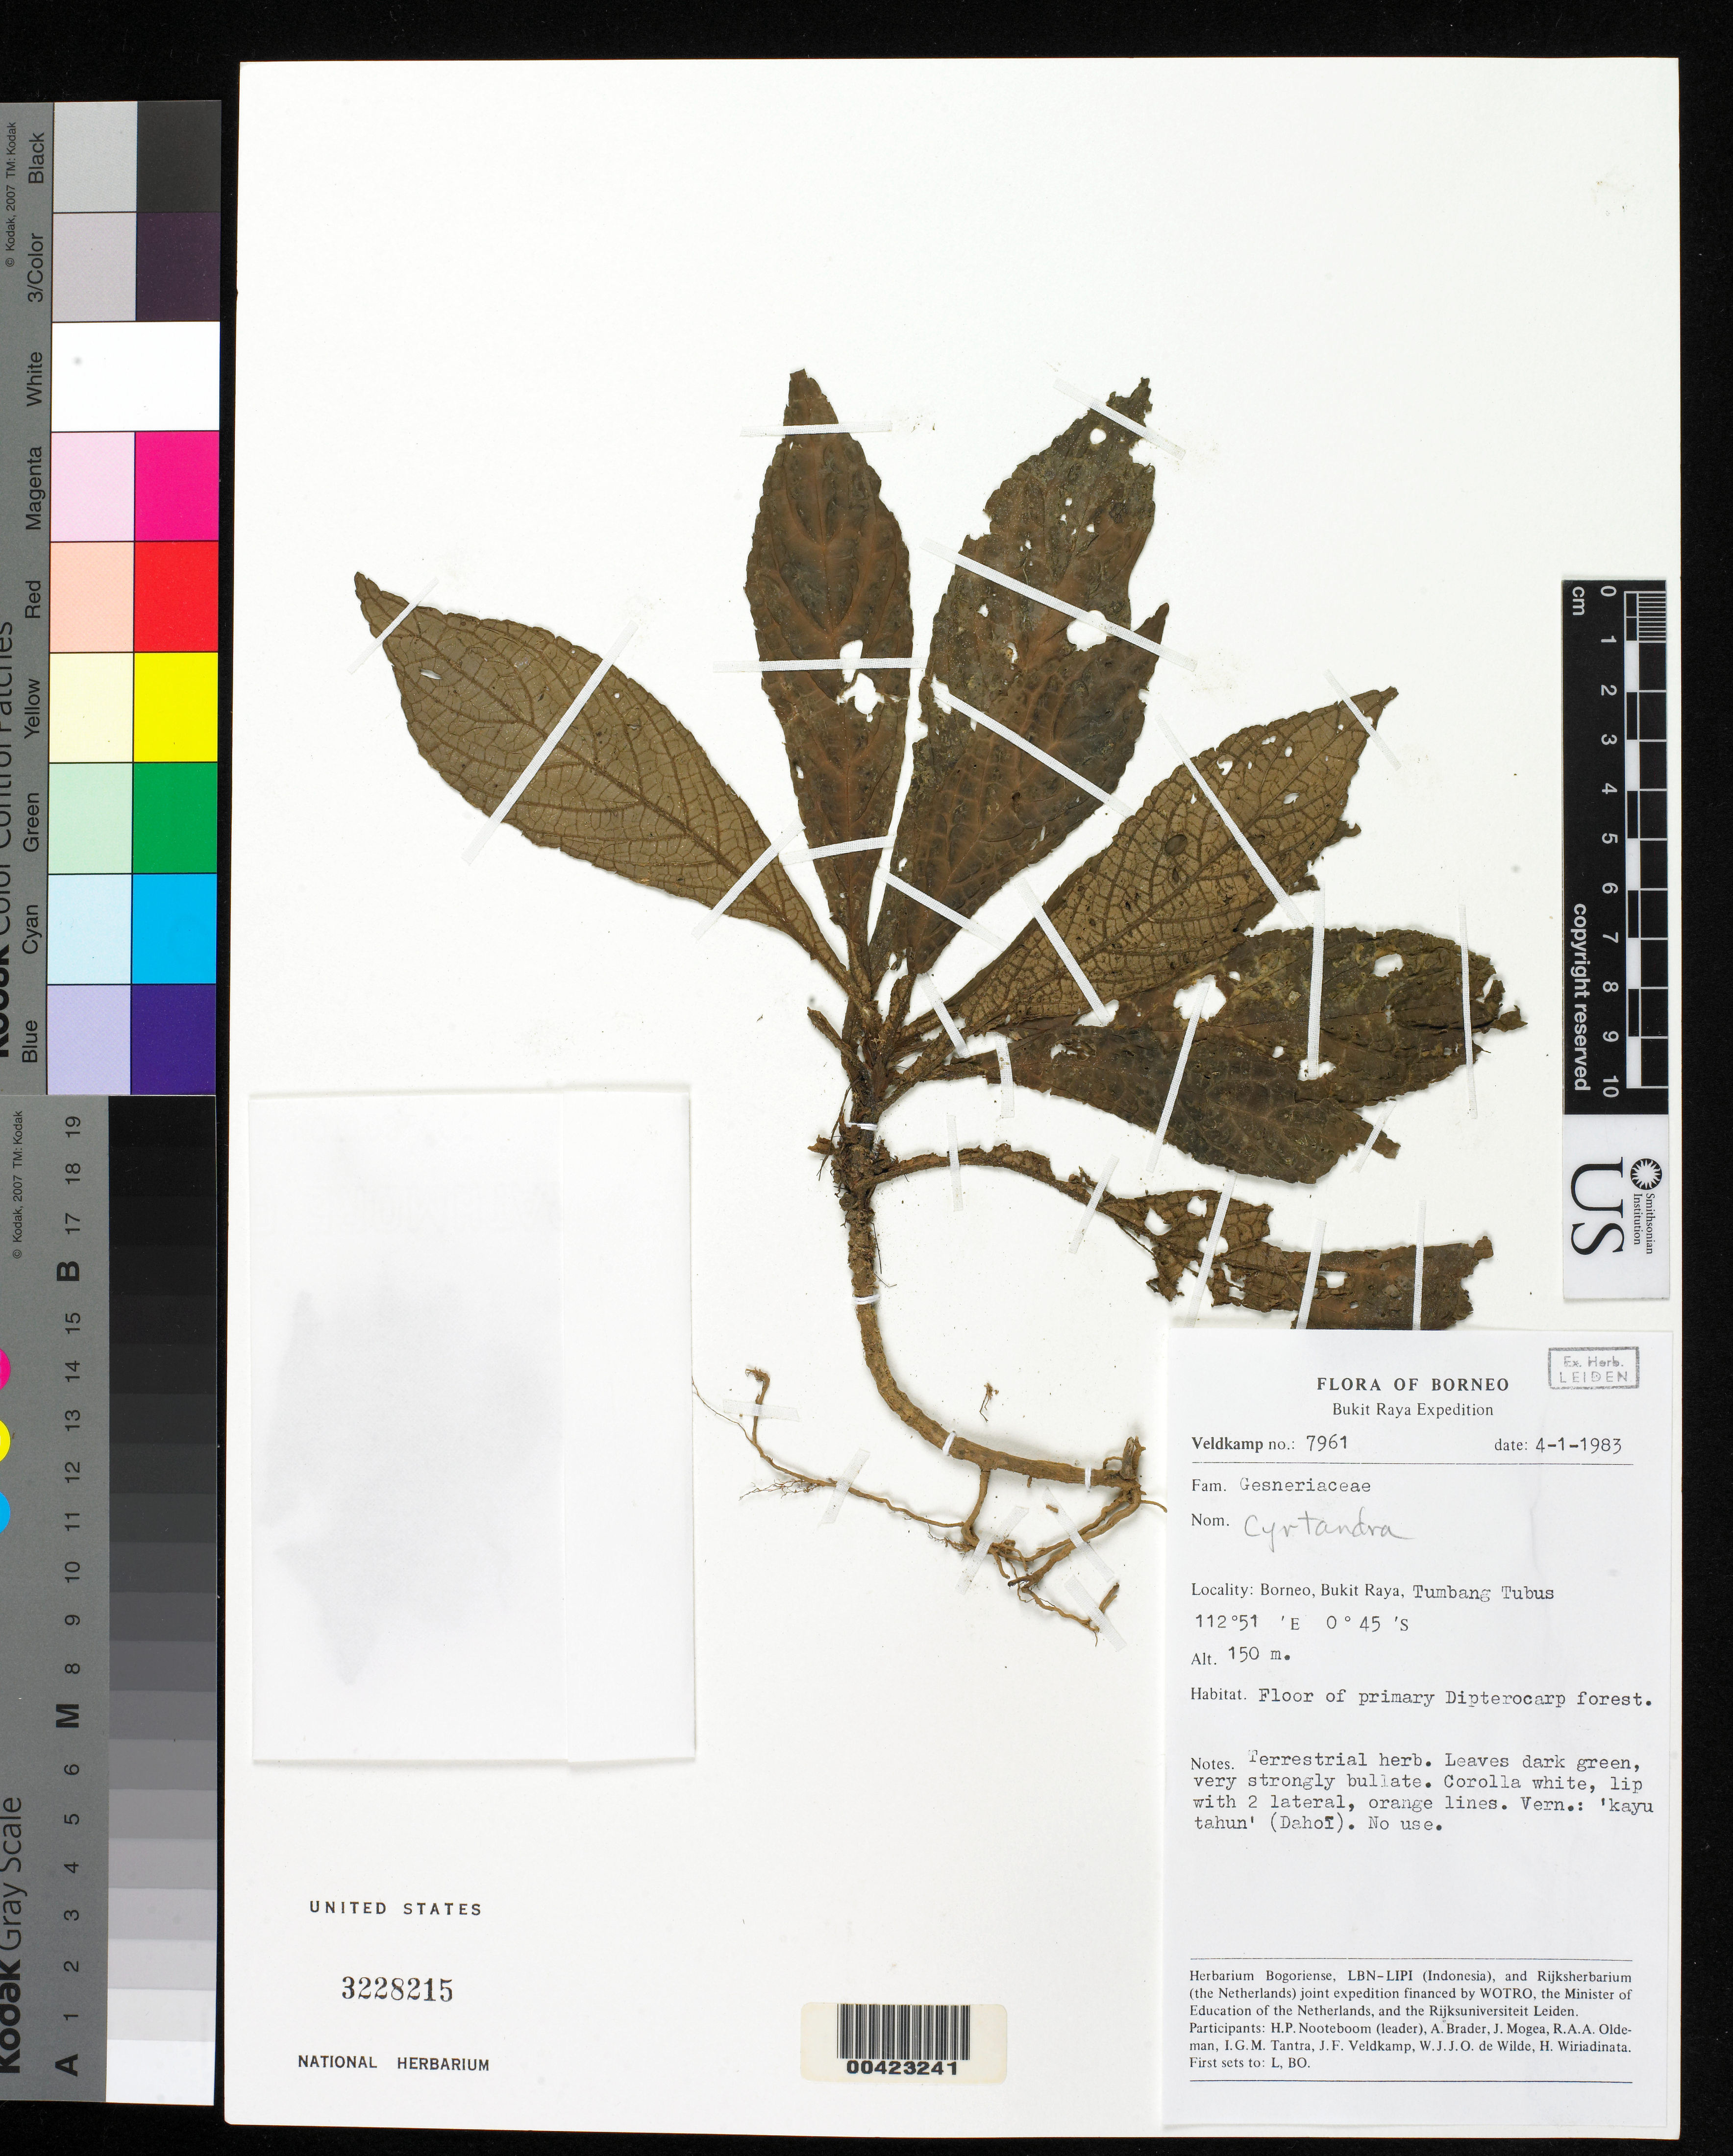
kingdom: Plantae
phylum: Tracheophyta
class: Magnoliopsida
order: Lamiales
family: Gesneriaceae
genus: Cyrtandra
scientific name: Cyrtandra sp.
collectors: J. F. Veldkamp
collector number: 7961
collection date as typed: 04 Jan 1983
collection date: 1983-01-04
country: Indonesia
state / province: Kalimantan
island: Borneo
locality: Tumbang tubus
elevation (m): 150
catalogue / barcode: US 3228215